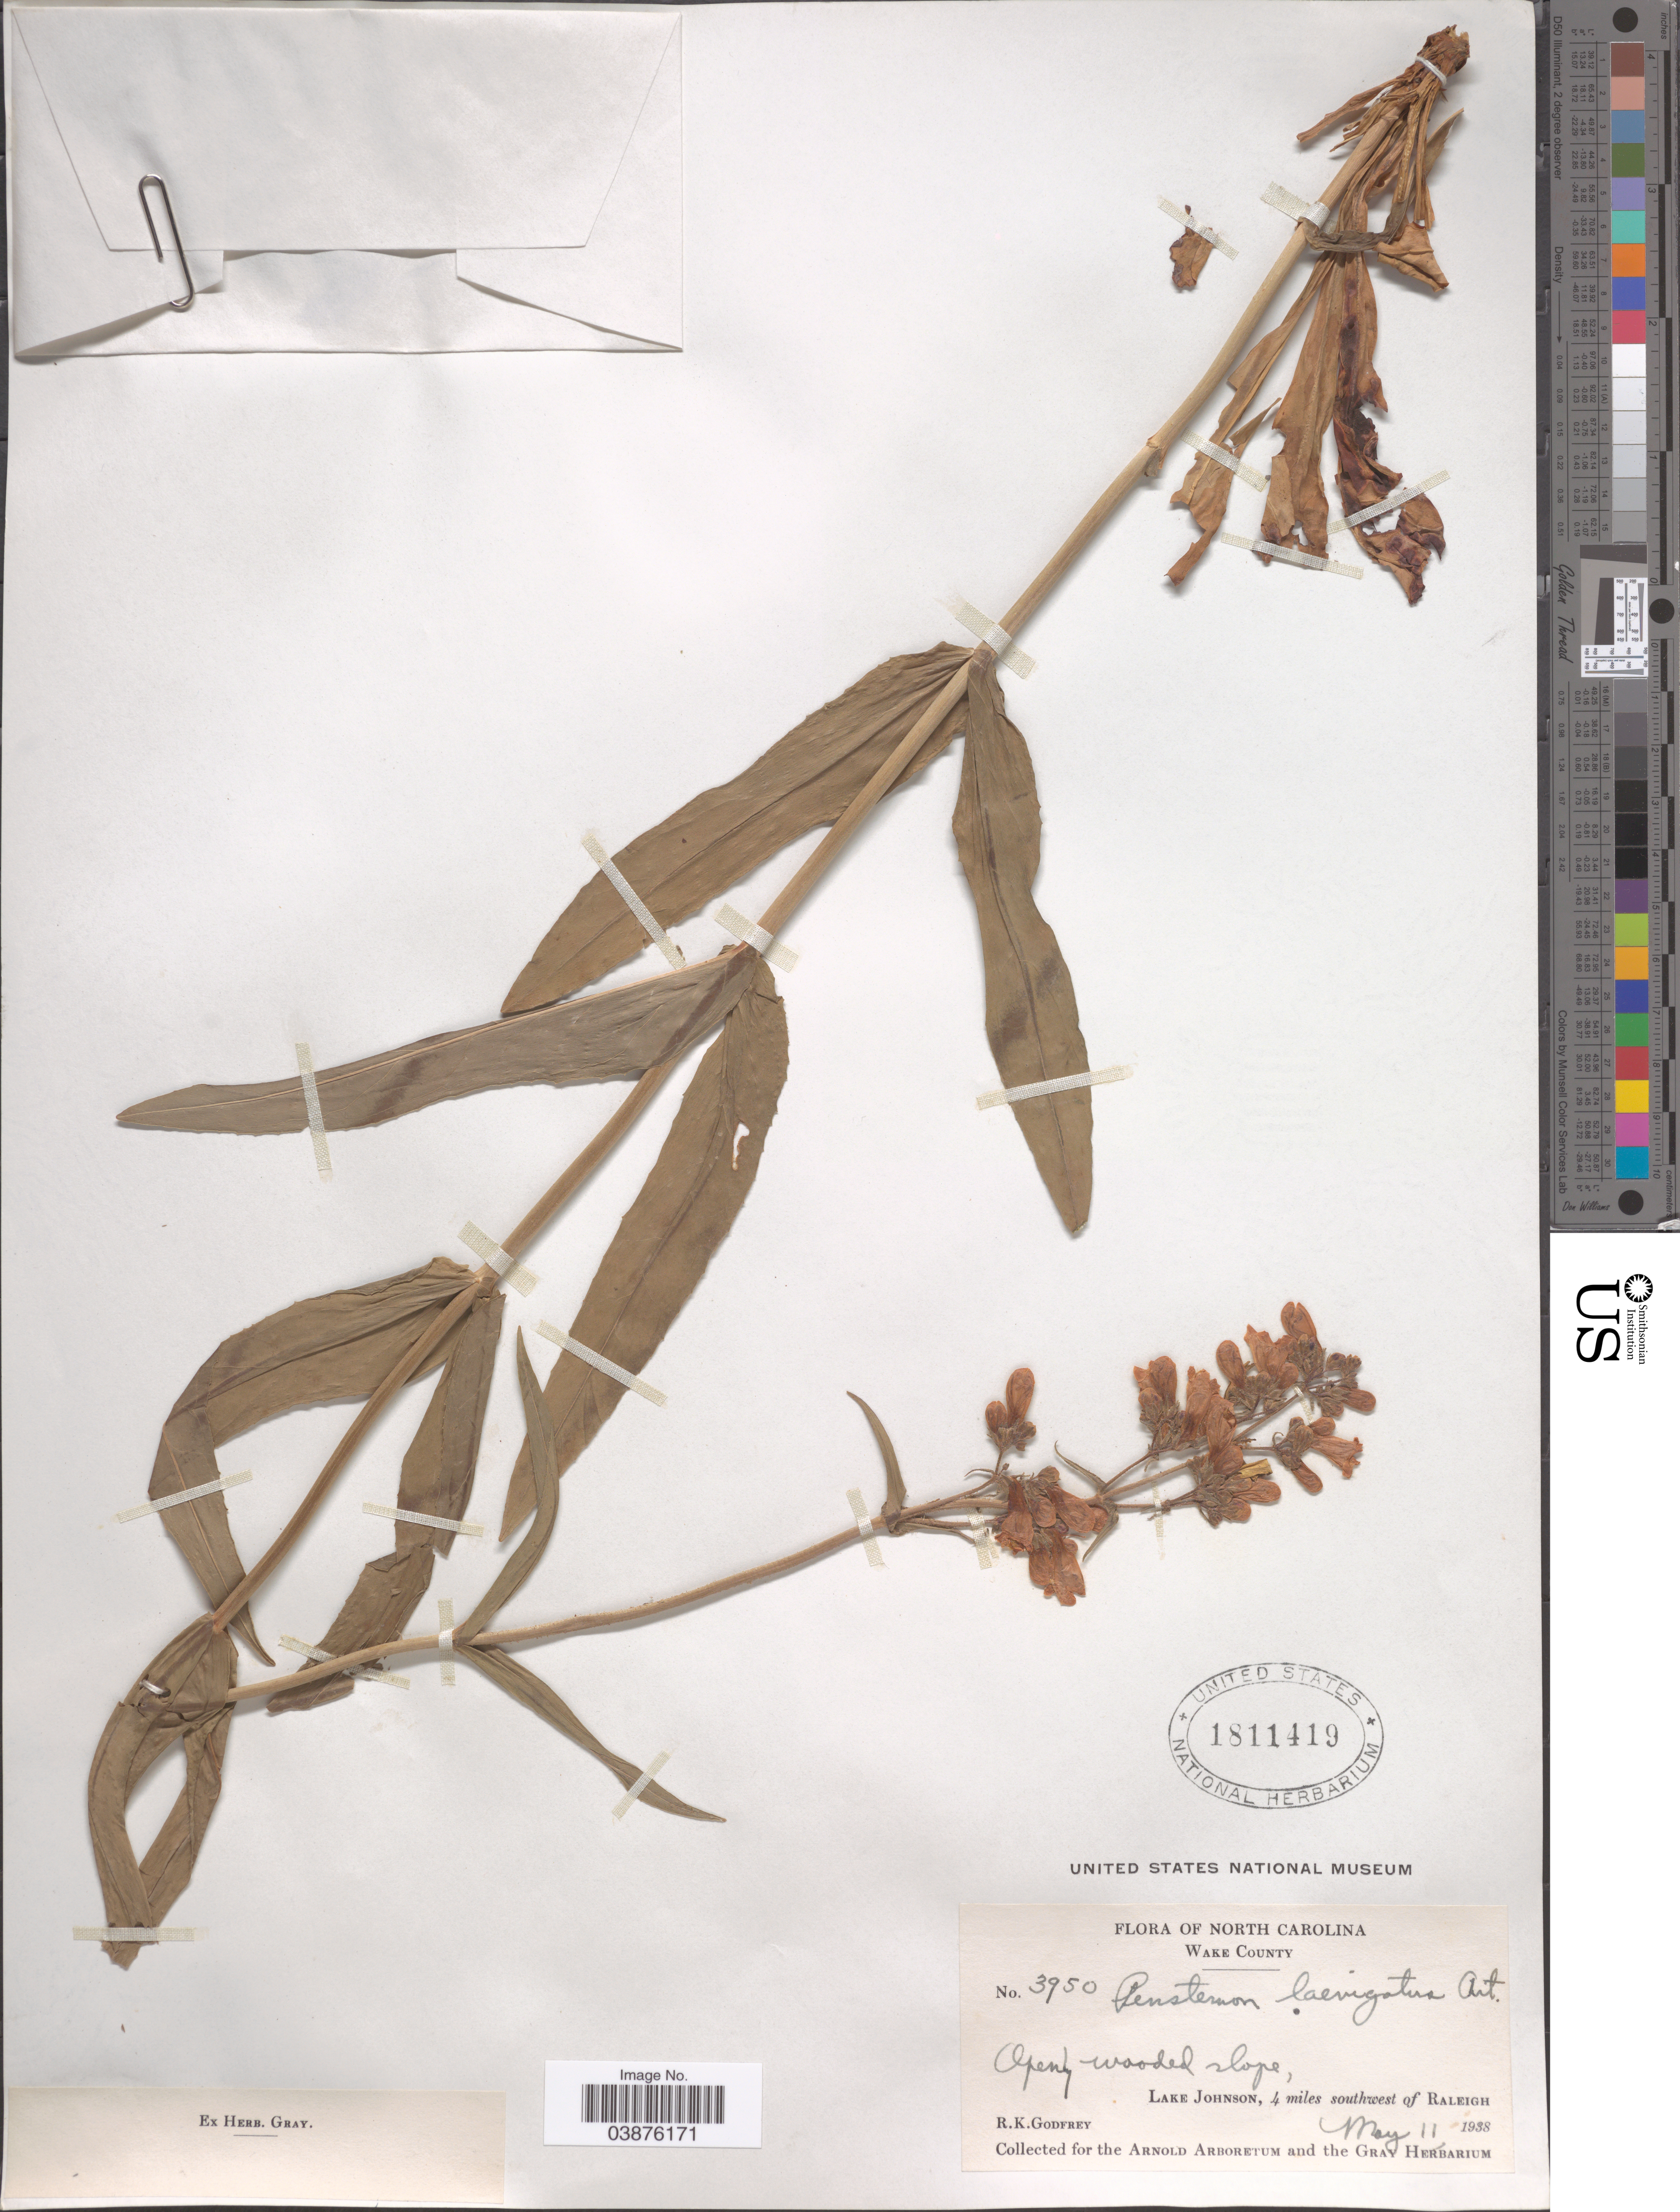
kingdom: Plantae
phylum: Tracheophyta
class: Magnoliopsida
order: Lamiales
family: Plantaginaceae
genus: Penstemon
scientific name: Penstemon laevigatus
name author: Aiton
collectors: R. K. Godfrey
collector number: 3950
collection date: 1938-05-11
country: United States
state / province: North Carolina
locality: Wake County. Open wooded slope, Lake Johnson, 4 miles southwest of Raleigh.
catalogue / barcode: US 1811419